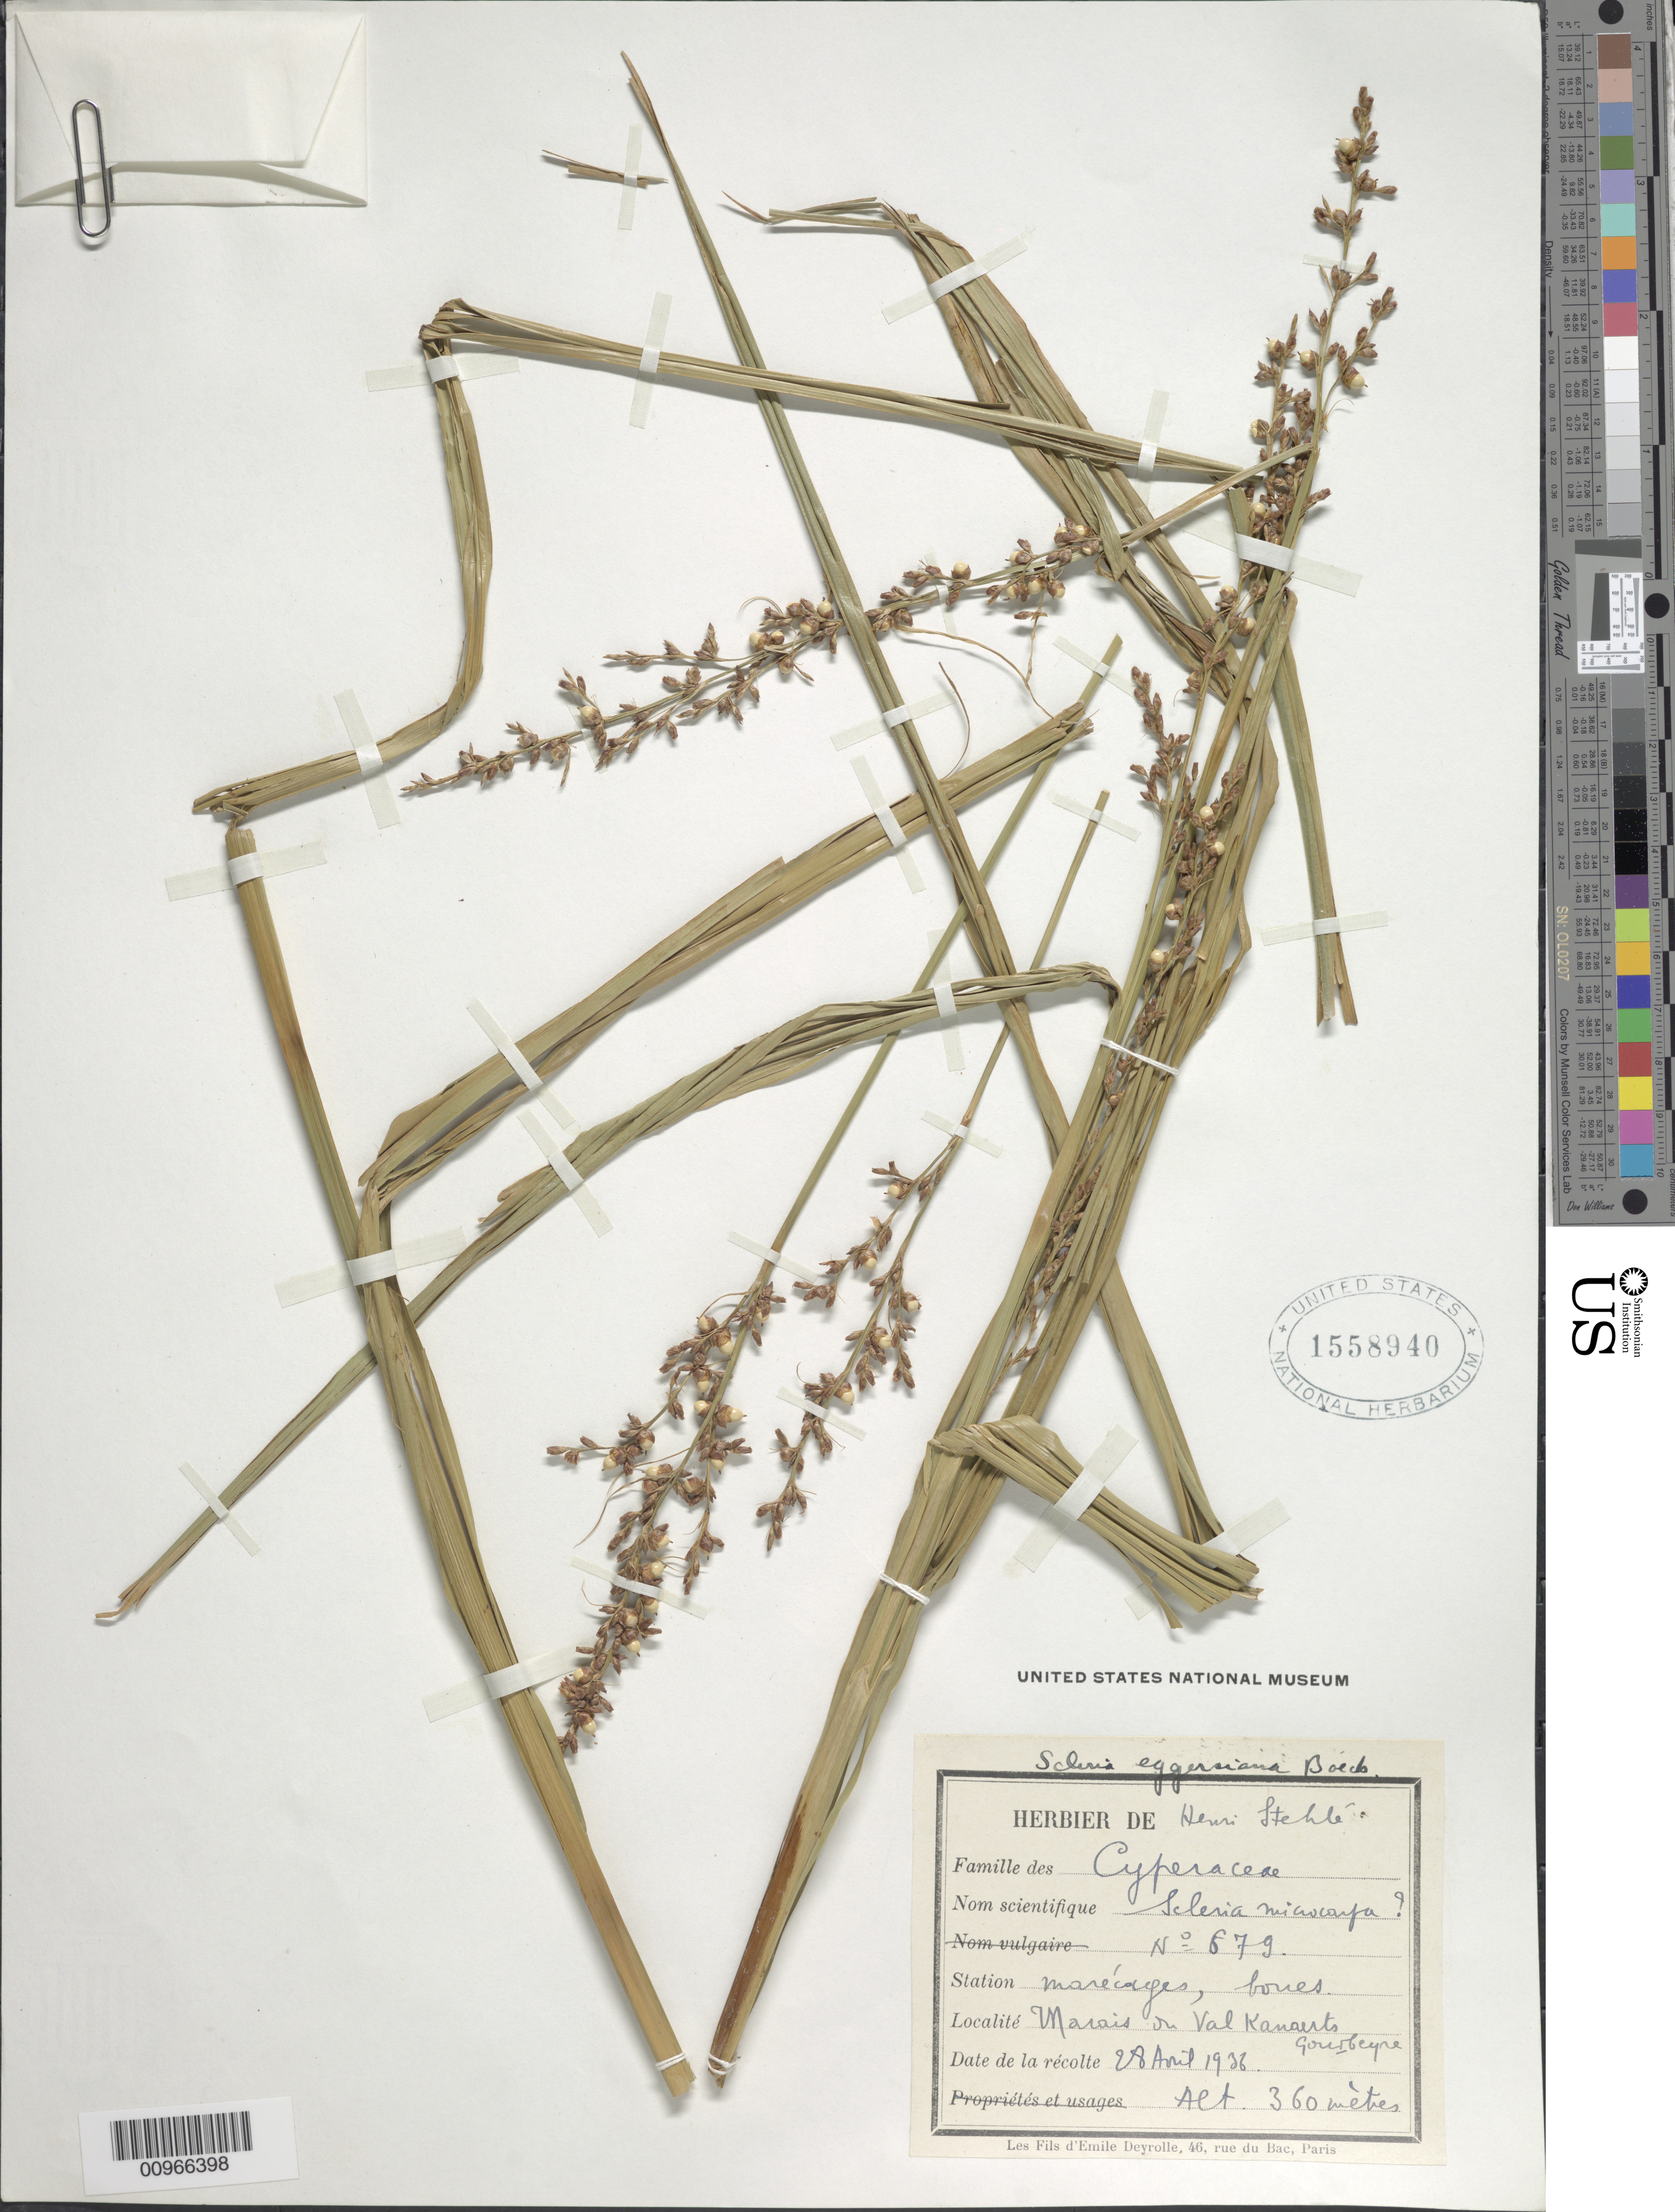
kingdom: Plantae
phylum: Tracheophyta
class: Liliopsida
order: Poales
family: Cyperaceae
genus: Scleria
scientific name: Scleria eggersiana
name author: Boeckeler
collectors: H. Stehlé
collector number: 679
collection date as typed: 28 Apr 1936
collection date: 1936-04-28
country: Guadeloupe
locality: Marais ou Val Kanaerts, Gourbeyre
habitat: Marécages, "boues"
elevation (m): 360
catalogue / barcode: US 1558940